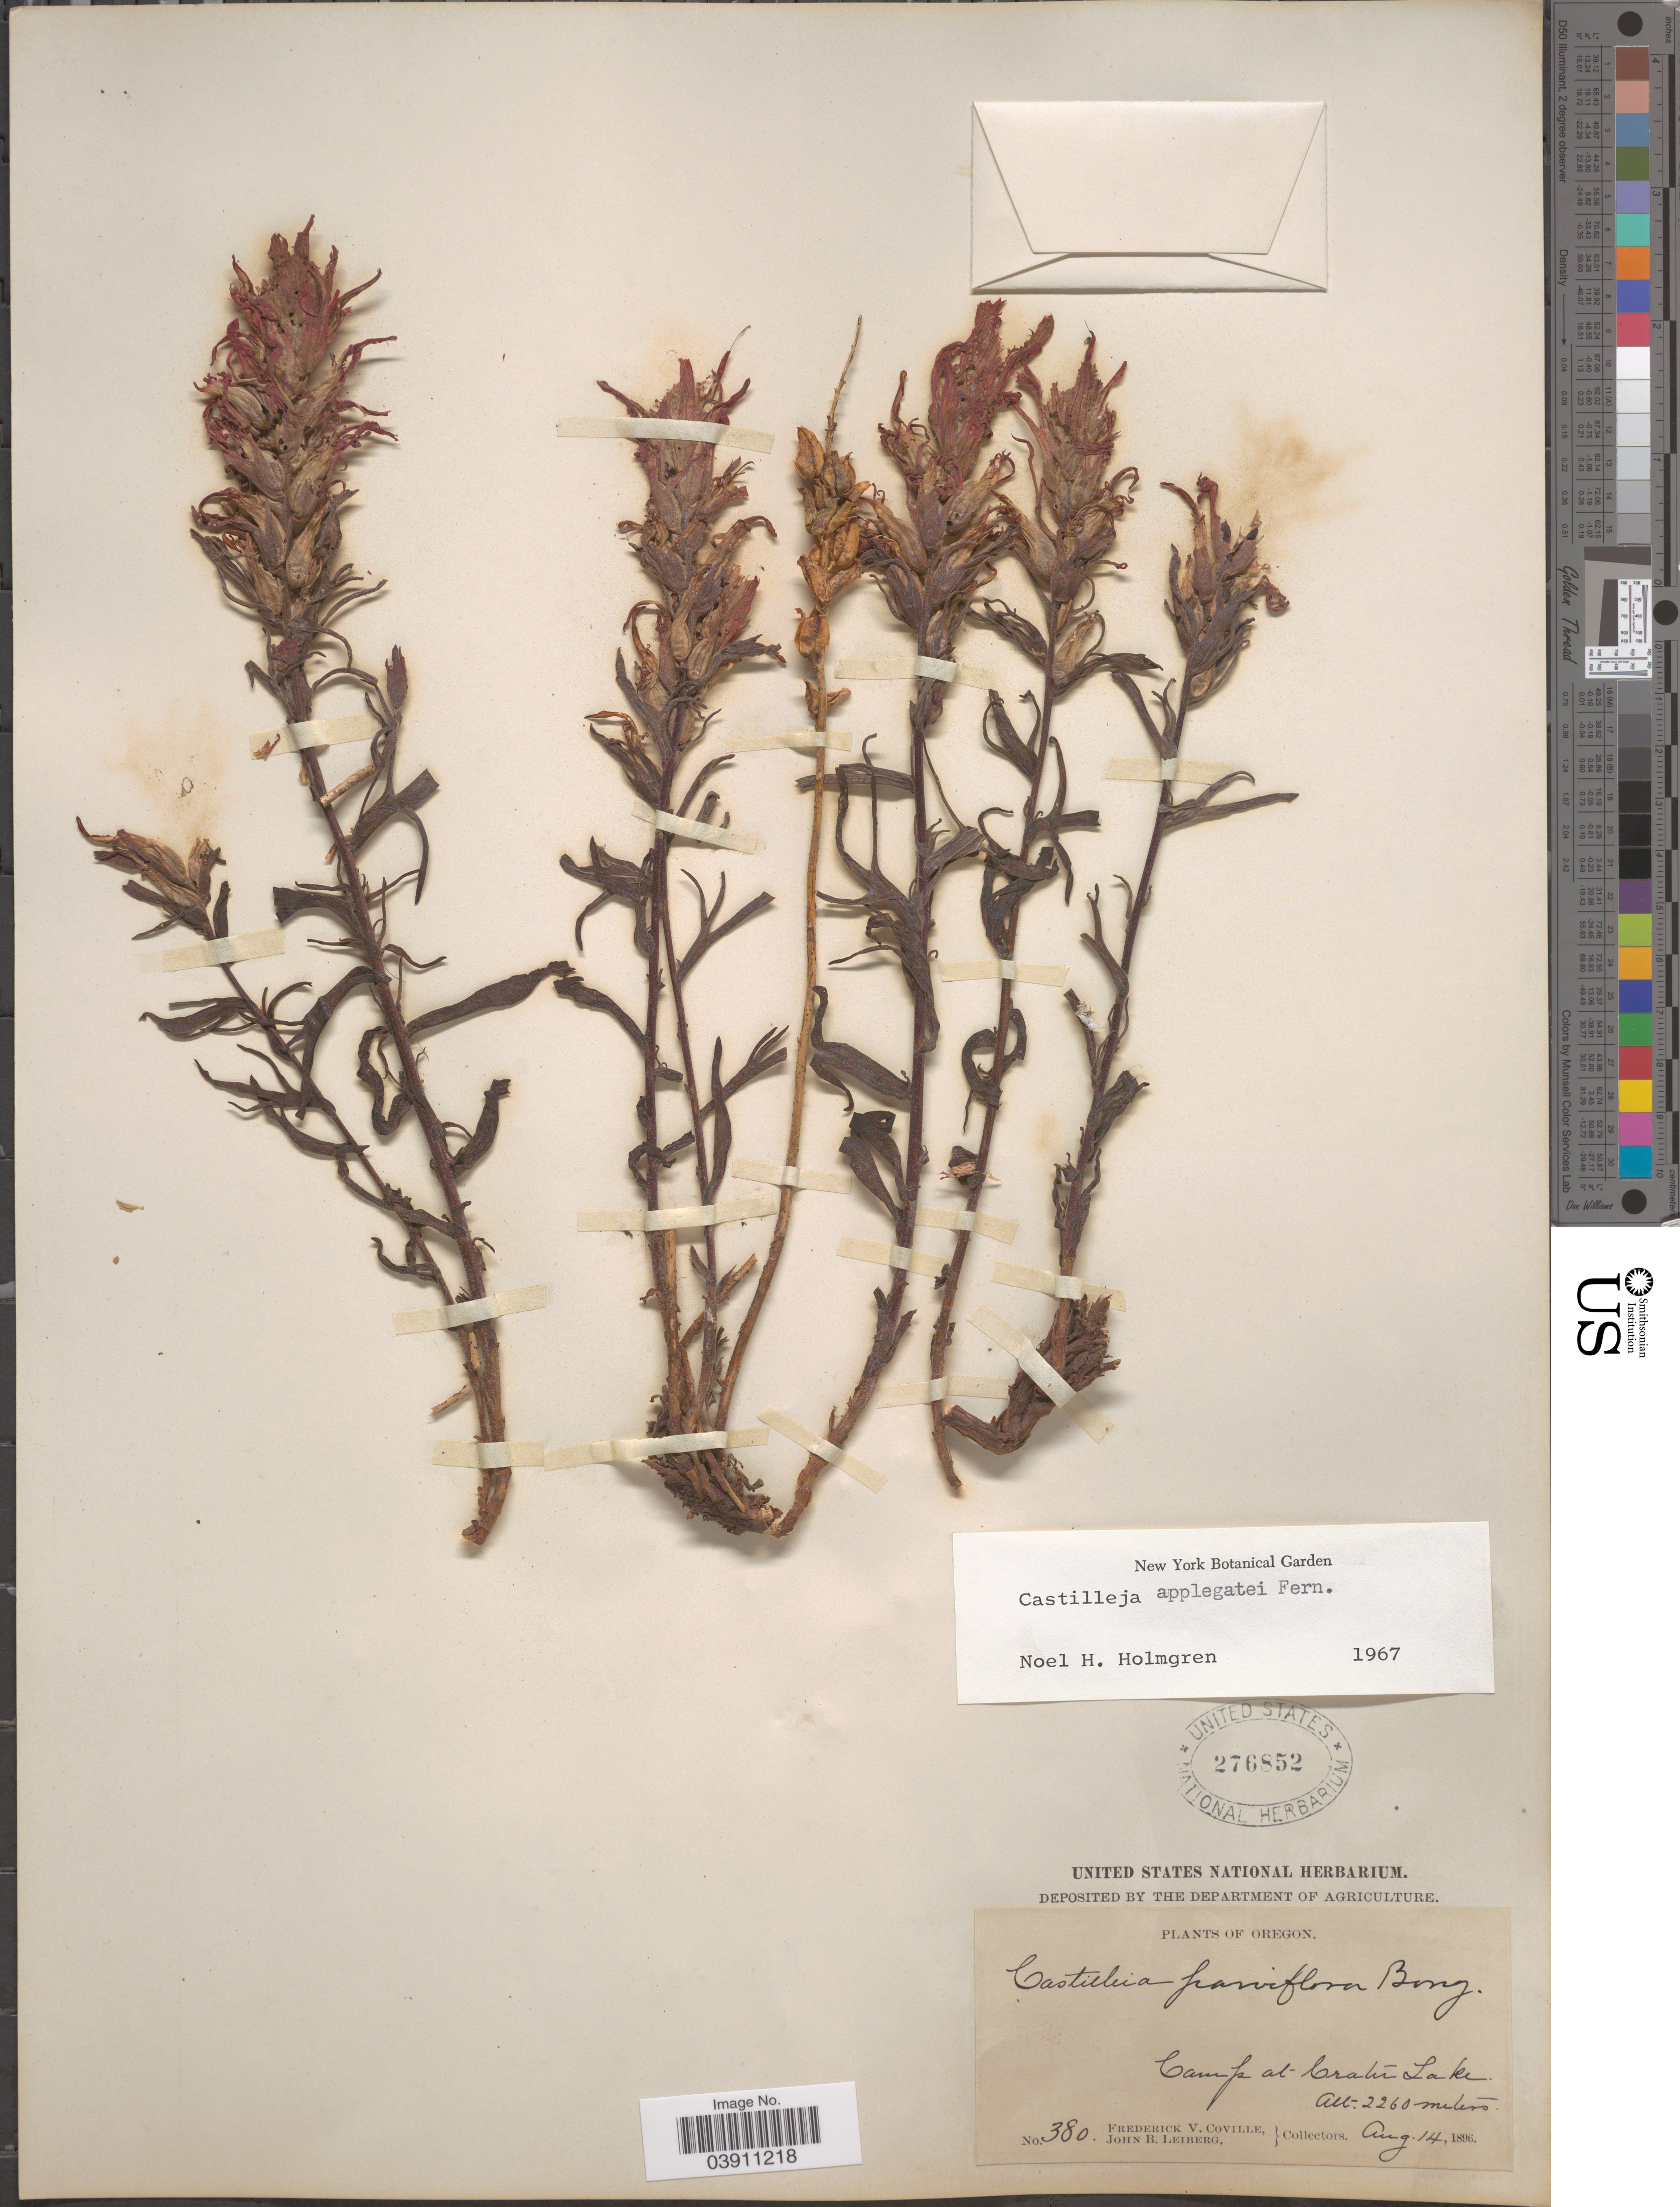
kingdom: Plantae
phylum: Tracheophyta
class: Magnoliopsida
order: Lamiales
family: Orobanchaceae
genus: Castilleja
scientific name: Castilleja applegatei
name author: Fernald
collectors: F. V. Coville & J. B. Leiberg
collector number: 380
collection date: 1896-08-14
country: United States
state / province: Oregon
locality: Camp at Crater Lake.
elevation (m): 2260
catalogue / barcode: US 276852